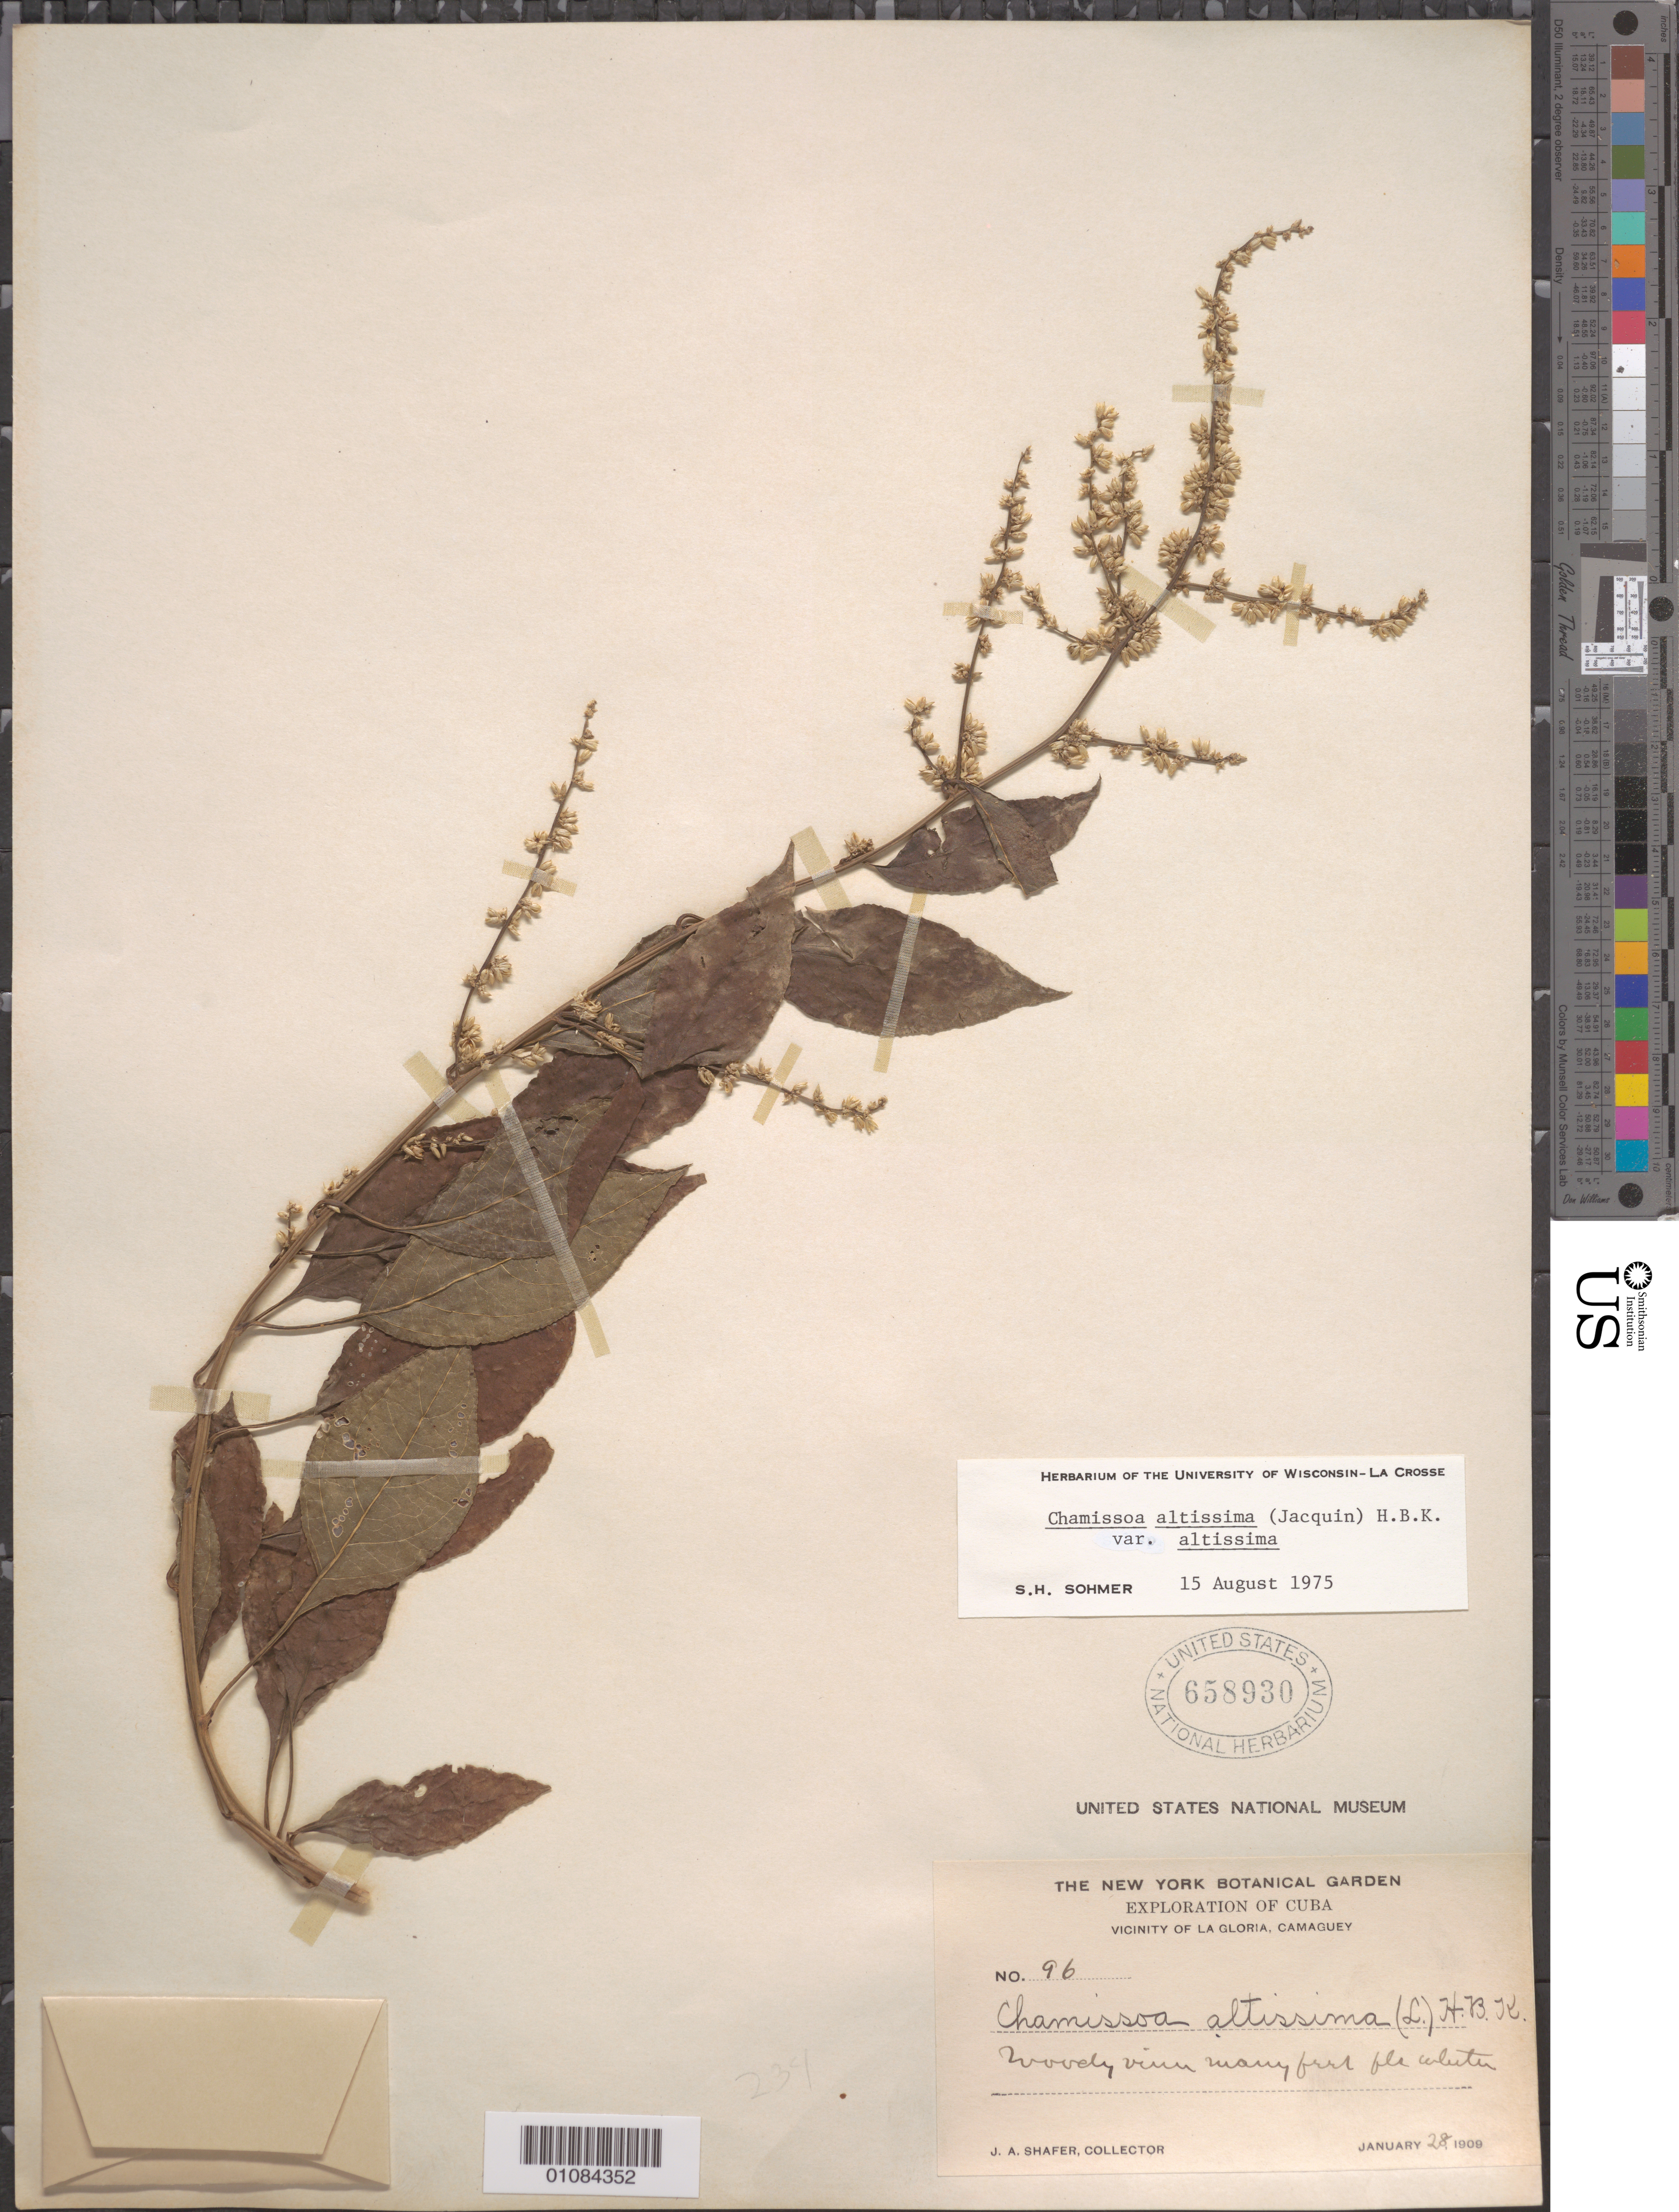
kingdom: Plantae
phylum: Tracheophyta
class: Magnoliopsida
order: Caryophyllales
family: Amaranthaceae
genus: Chamissoa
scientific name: Chamissoa altissima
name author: (Jacq.) Kunth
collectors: J. A. Shafer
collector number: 96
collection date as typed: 28 Jan 1909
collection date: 1909-01-28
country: Cuba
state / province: Camagüey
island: Cuba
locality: Vicinity of La Gloria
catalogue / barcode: US 658930